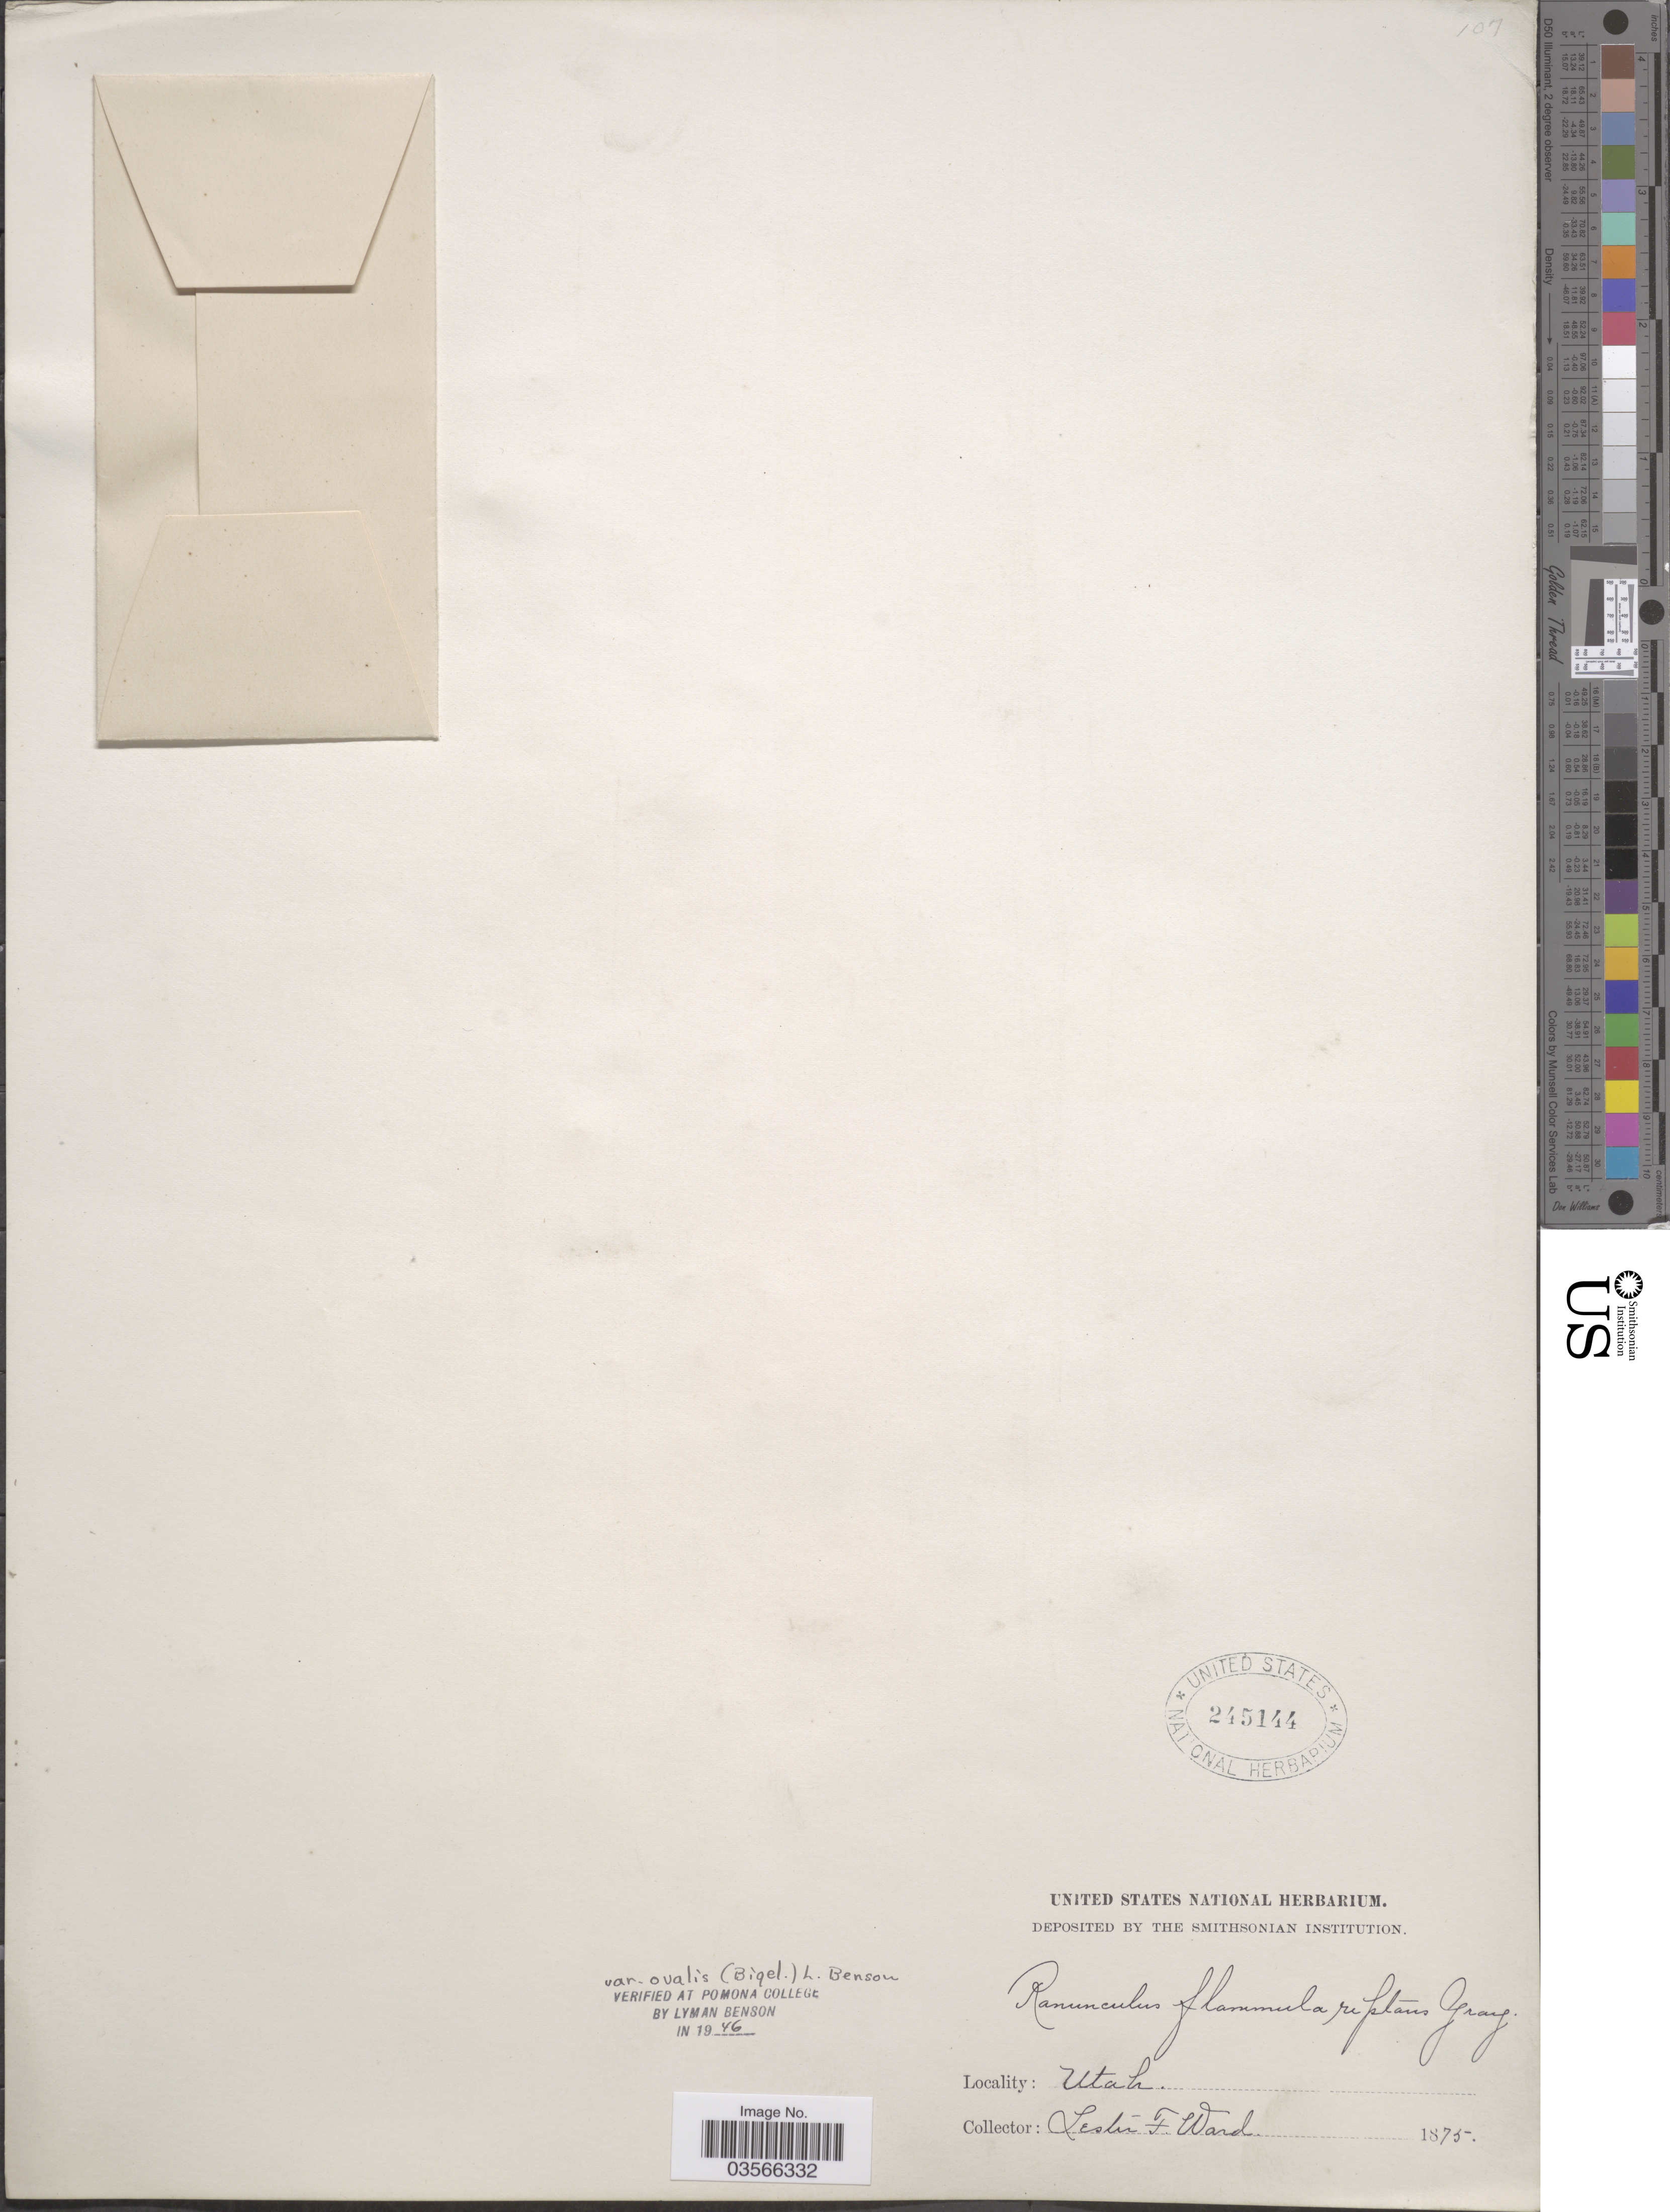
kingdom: Plantae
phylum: Tracheophyta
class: Magnoliopsida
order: Ranunculales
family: Ranunculaceae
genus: Ranunculus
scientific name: Ranunculus flammula var. ovalis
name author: (J.M. Bigelow) L.D. Benson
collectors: L. F. Ward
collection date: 1875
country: United States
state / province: Utah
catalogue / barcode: US 245144